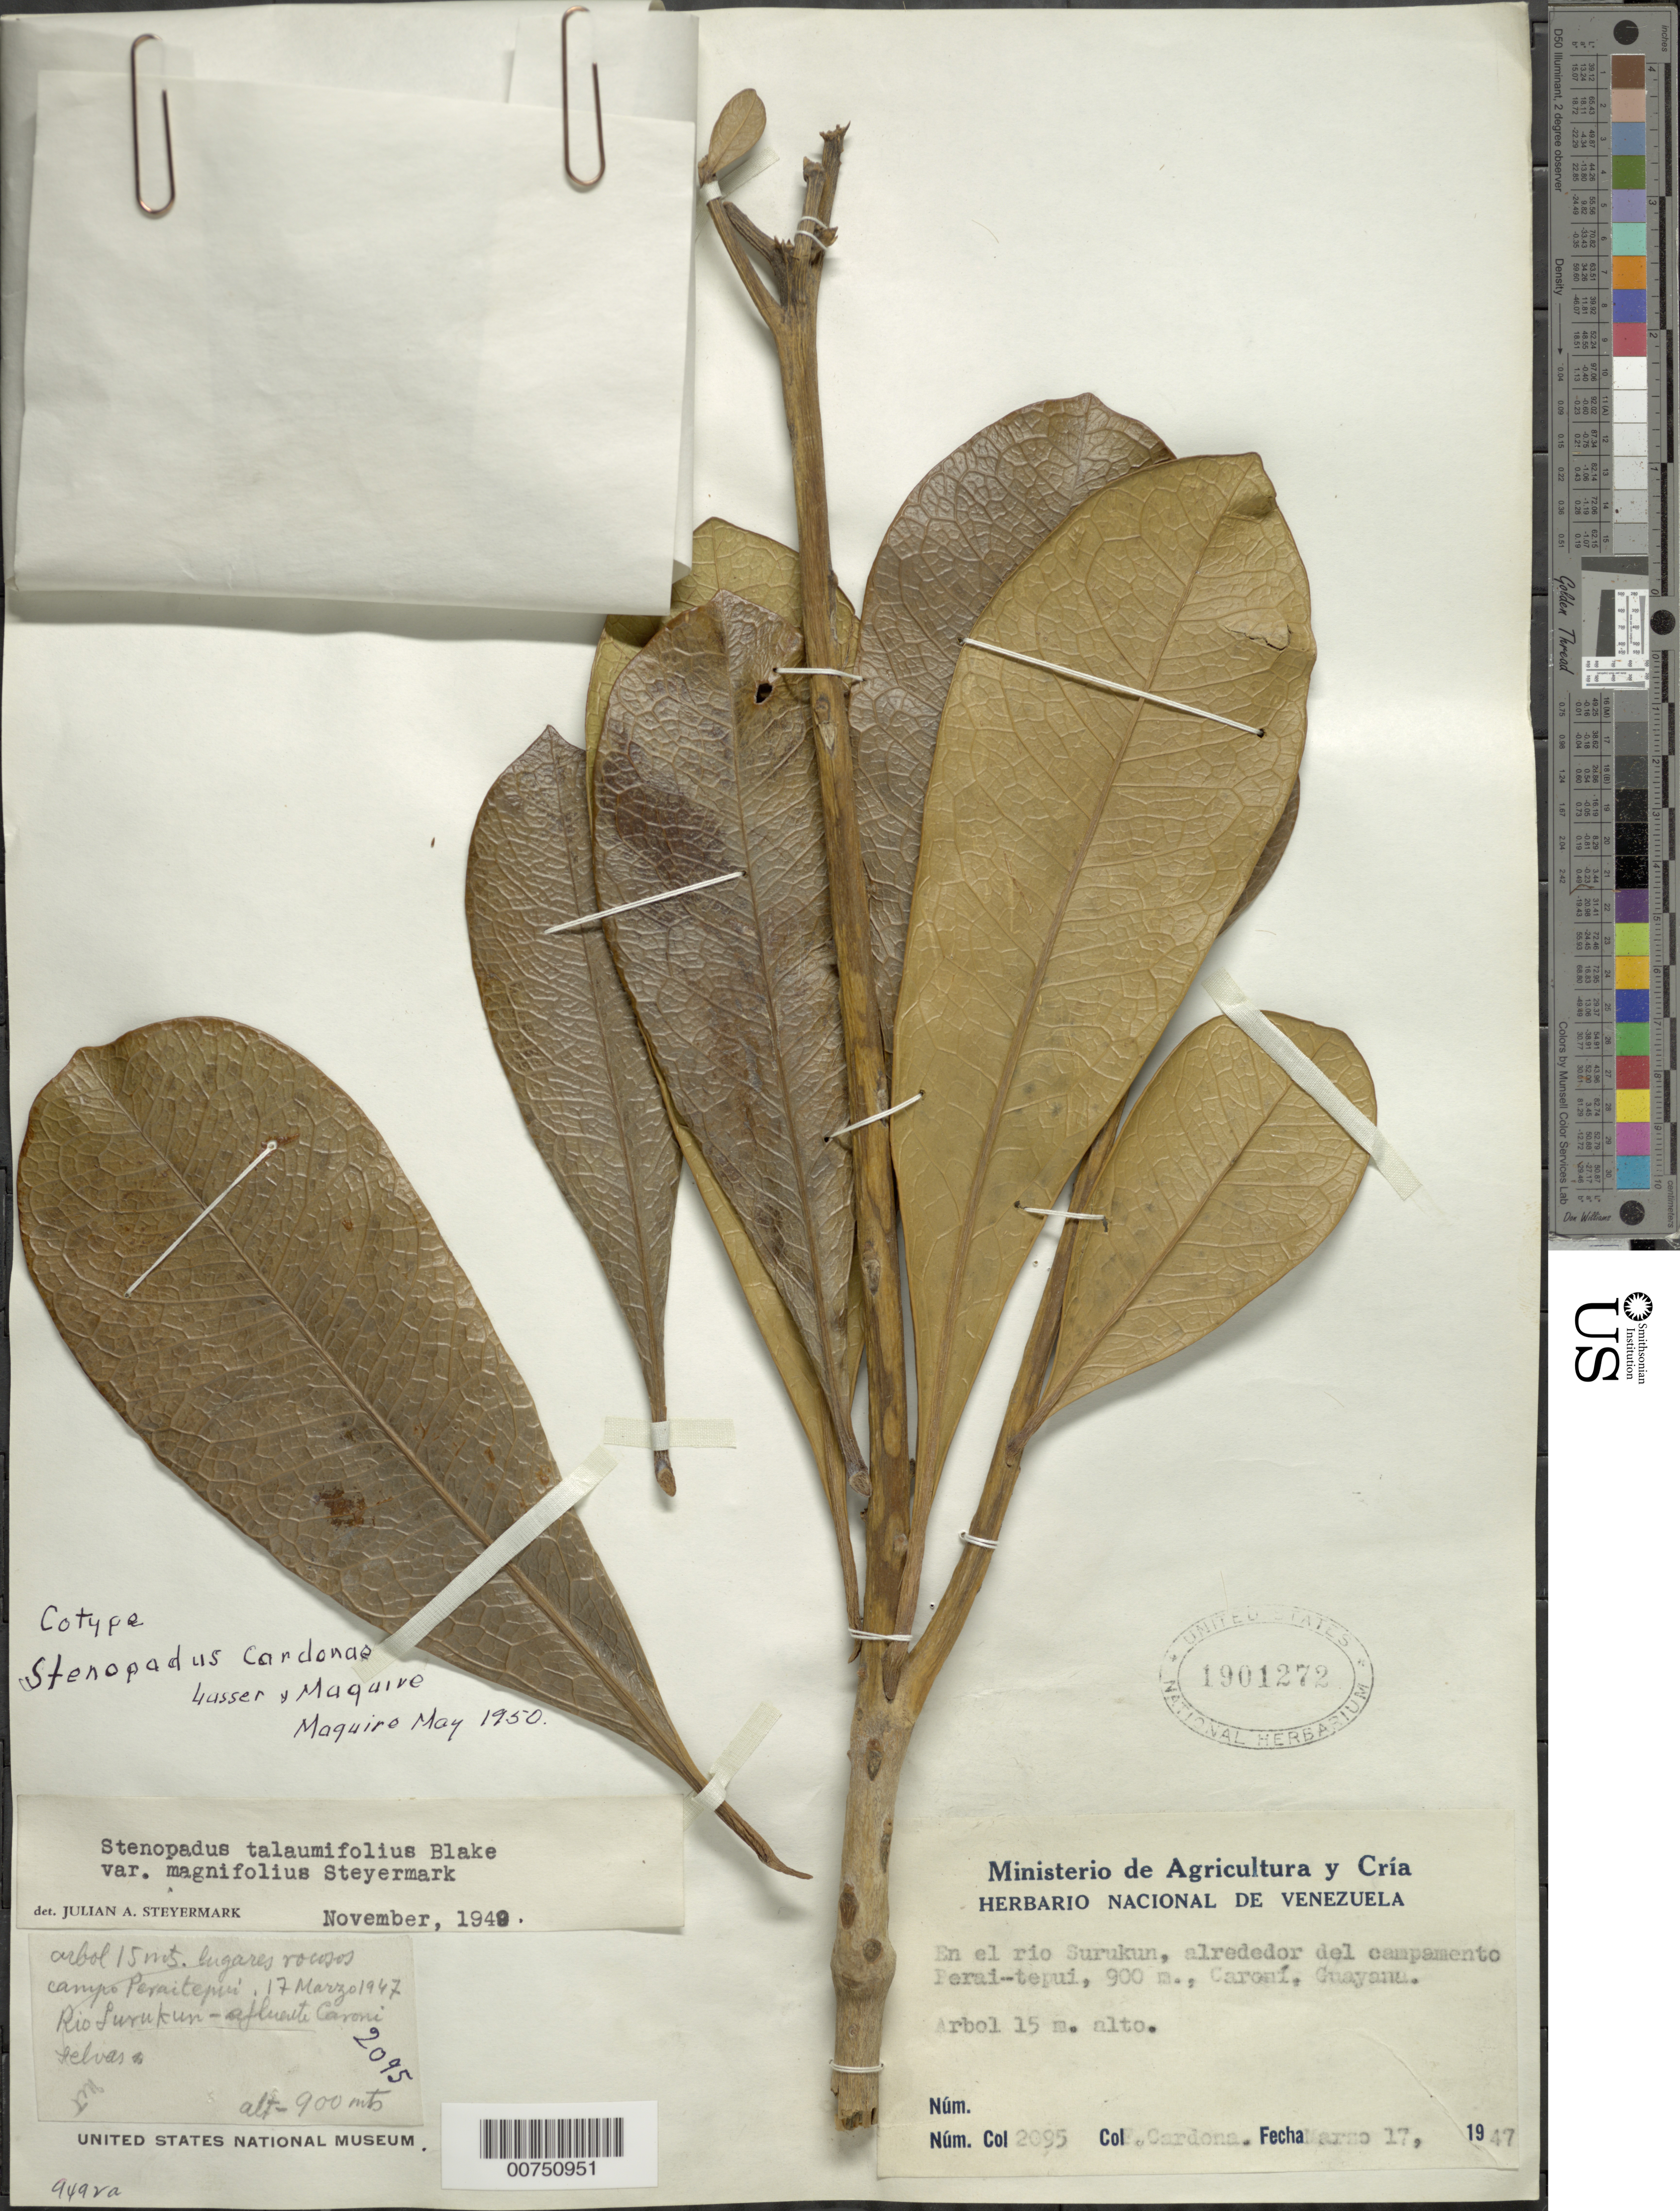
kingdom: Plantae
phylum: Tracheophyta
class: Magnoliopsida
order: Asterales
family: Asteraceae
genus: Stenopadus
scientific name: Stenopadus talaumifolius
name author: S.F. Blake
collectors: F. Cardona Puig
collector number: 2095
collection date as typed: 17-Mar-47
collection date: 1947-03-17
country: Venezuela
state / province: Bolívar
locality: Río Surukun (Río Caroní), campamento Perai-tepuí, Guayana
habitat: Lugares rocosos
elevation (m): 900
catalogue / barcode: US 1901272